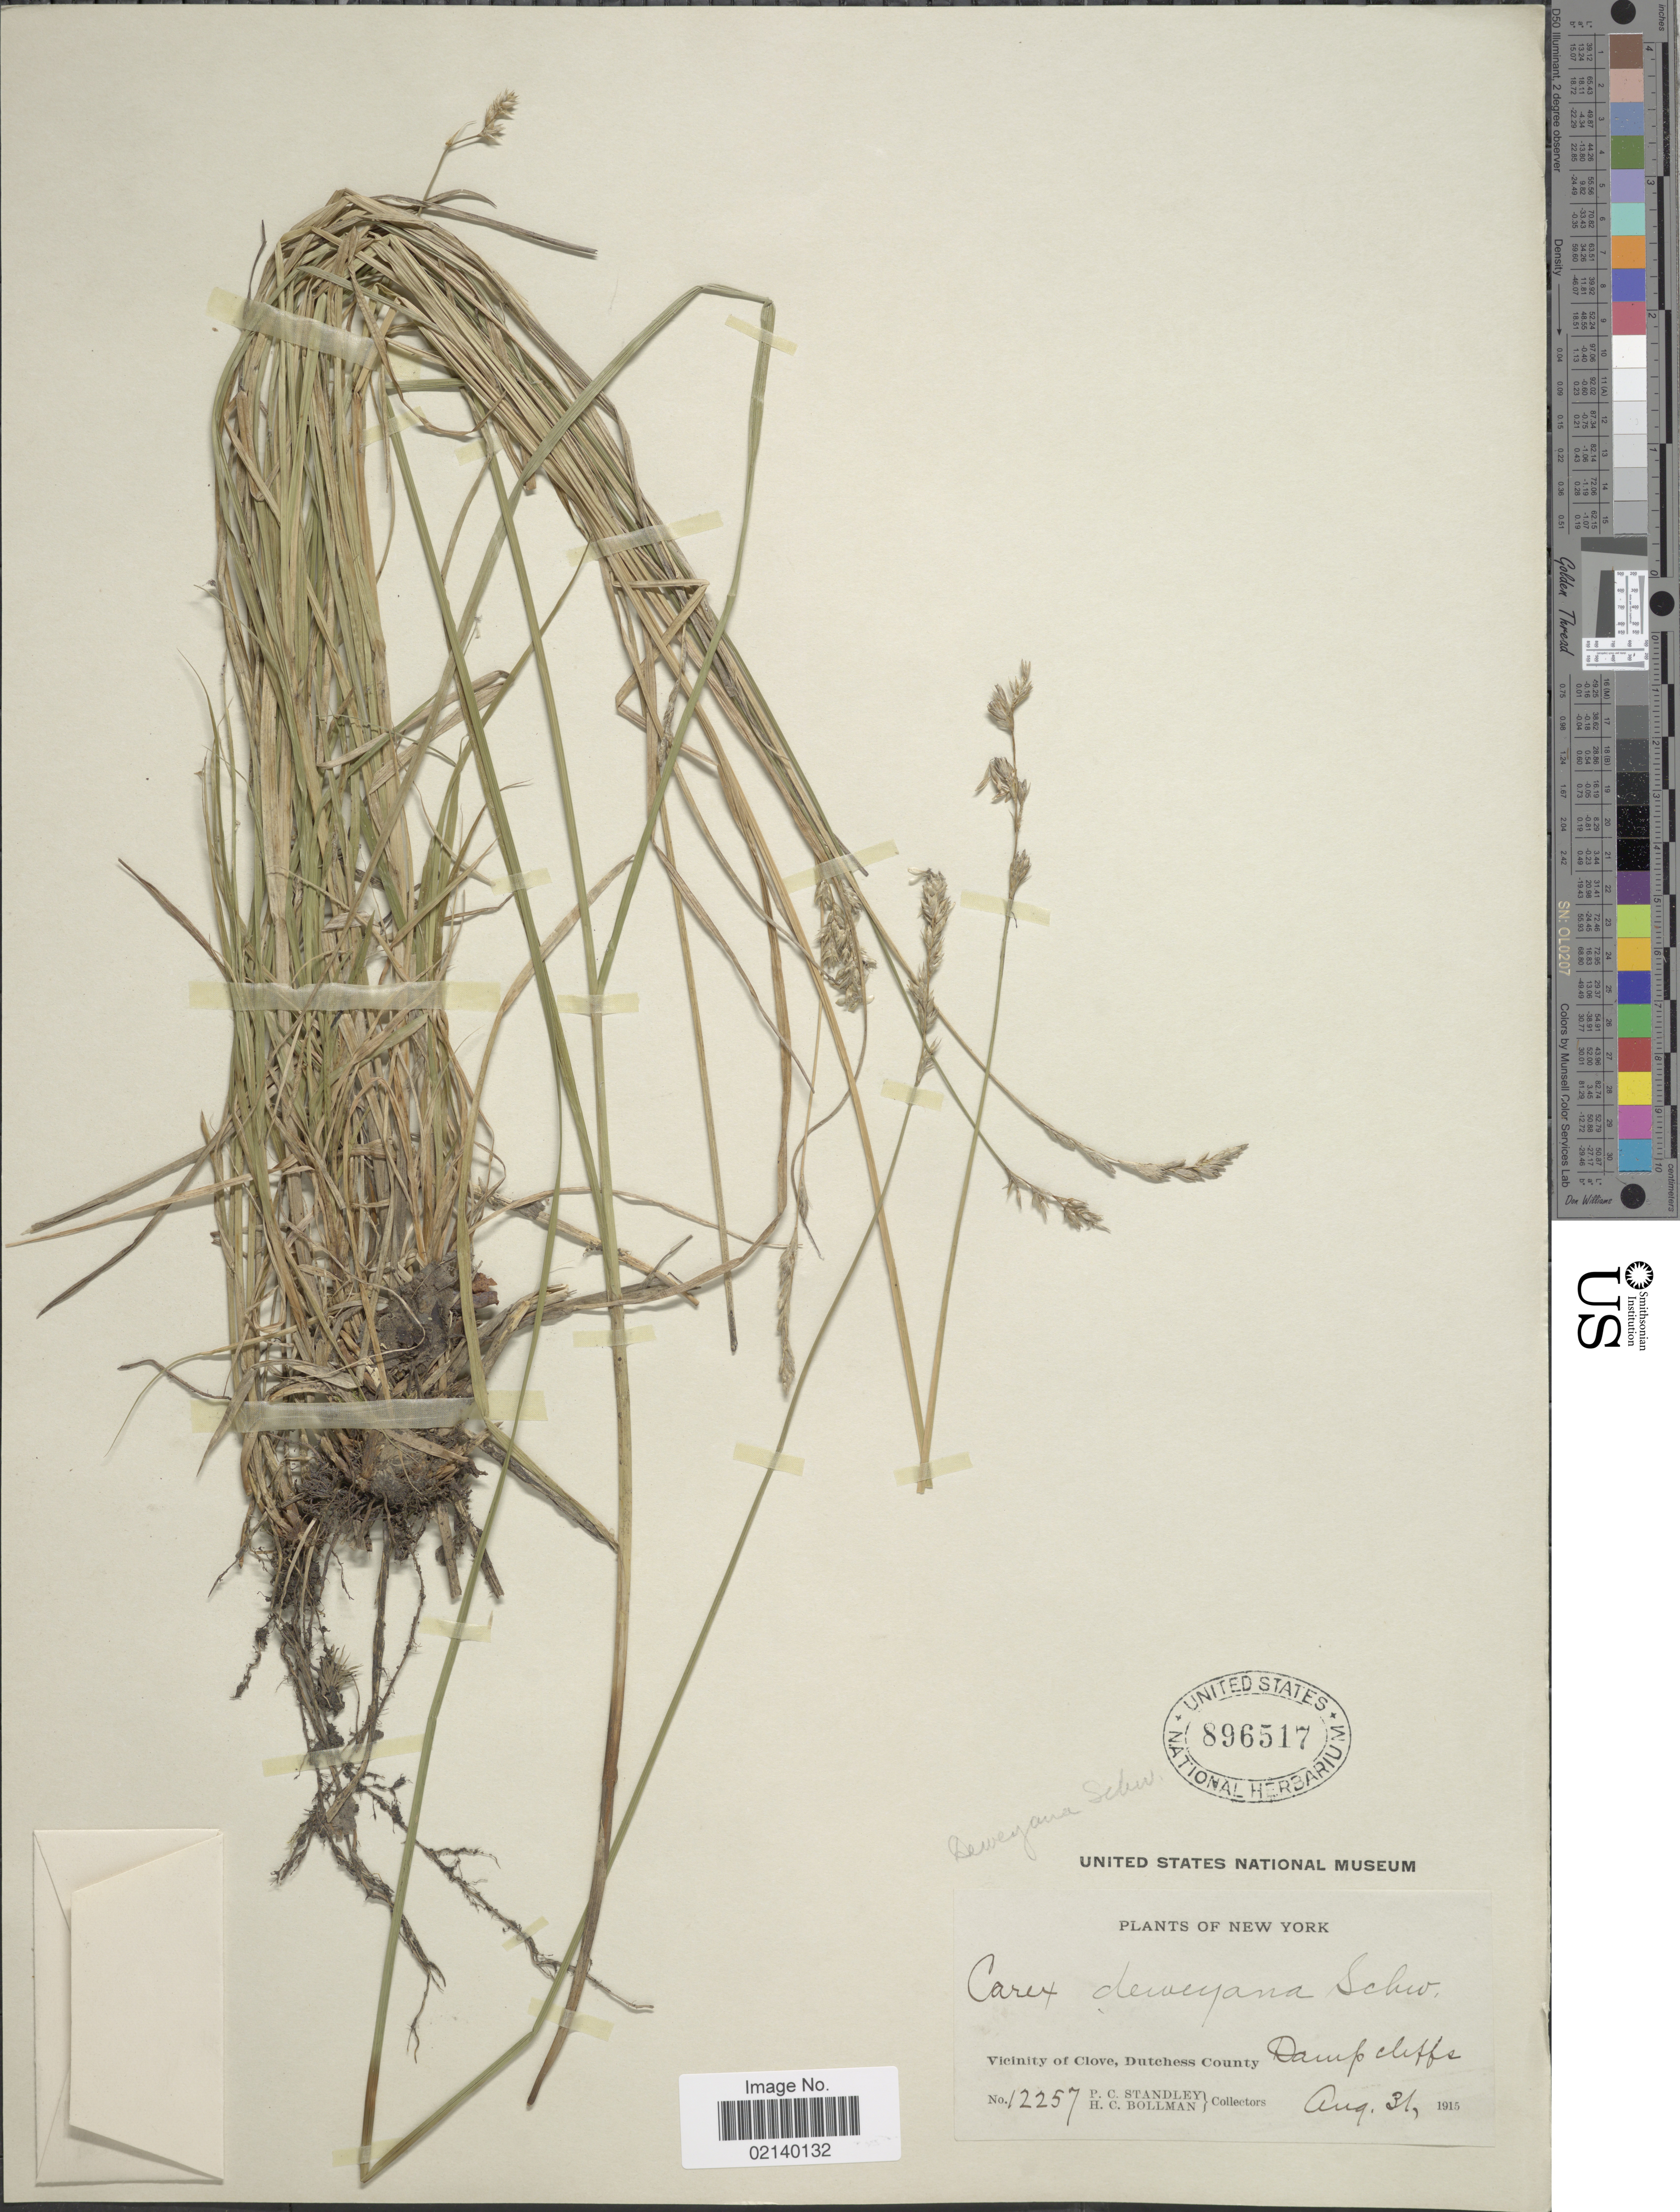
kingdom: Plantae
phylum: Tracheophyta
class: Liliopsida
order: Poales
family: Cyperaceae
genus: Carex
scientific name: Carex sp.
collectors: P. C. Standley & H. C. Bollman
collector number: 12257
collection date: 1915-08-31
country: United States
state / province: New York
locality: Vicinity of Clove, Dutchess County, damp cliffs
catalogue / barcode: US 896517